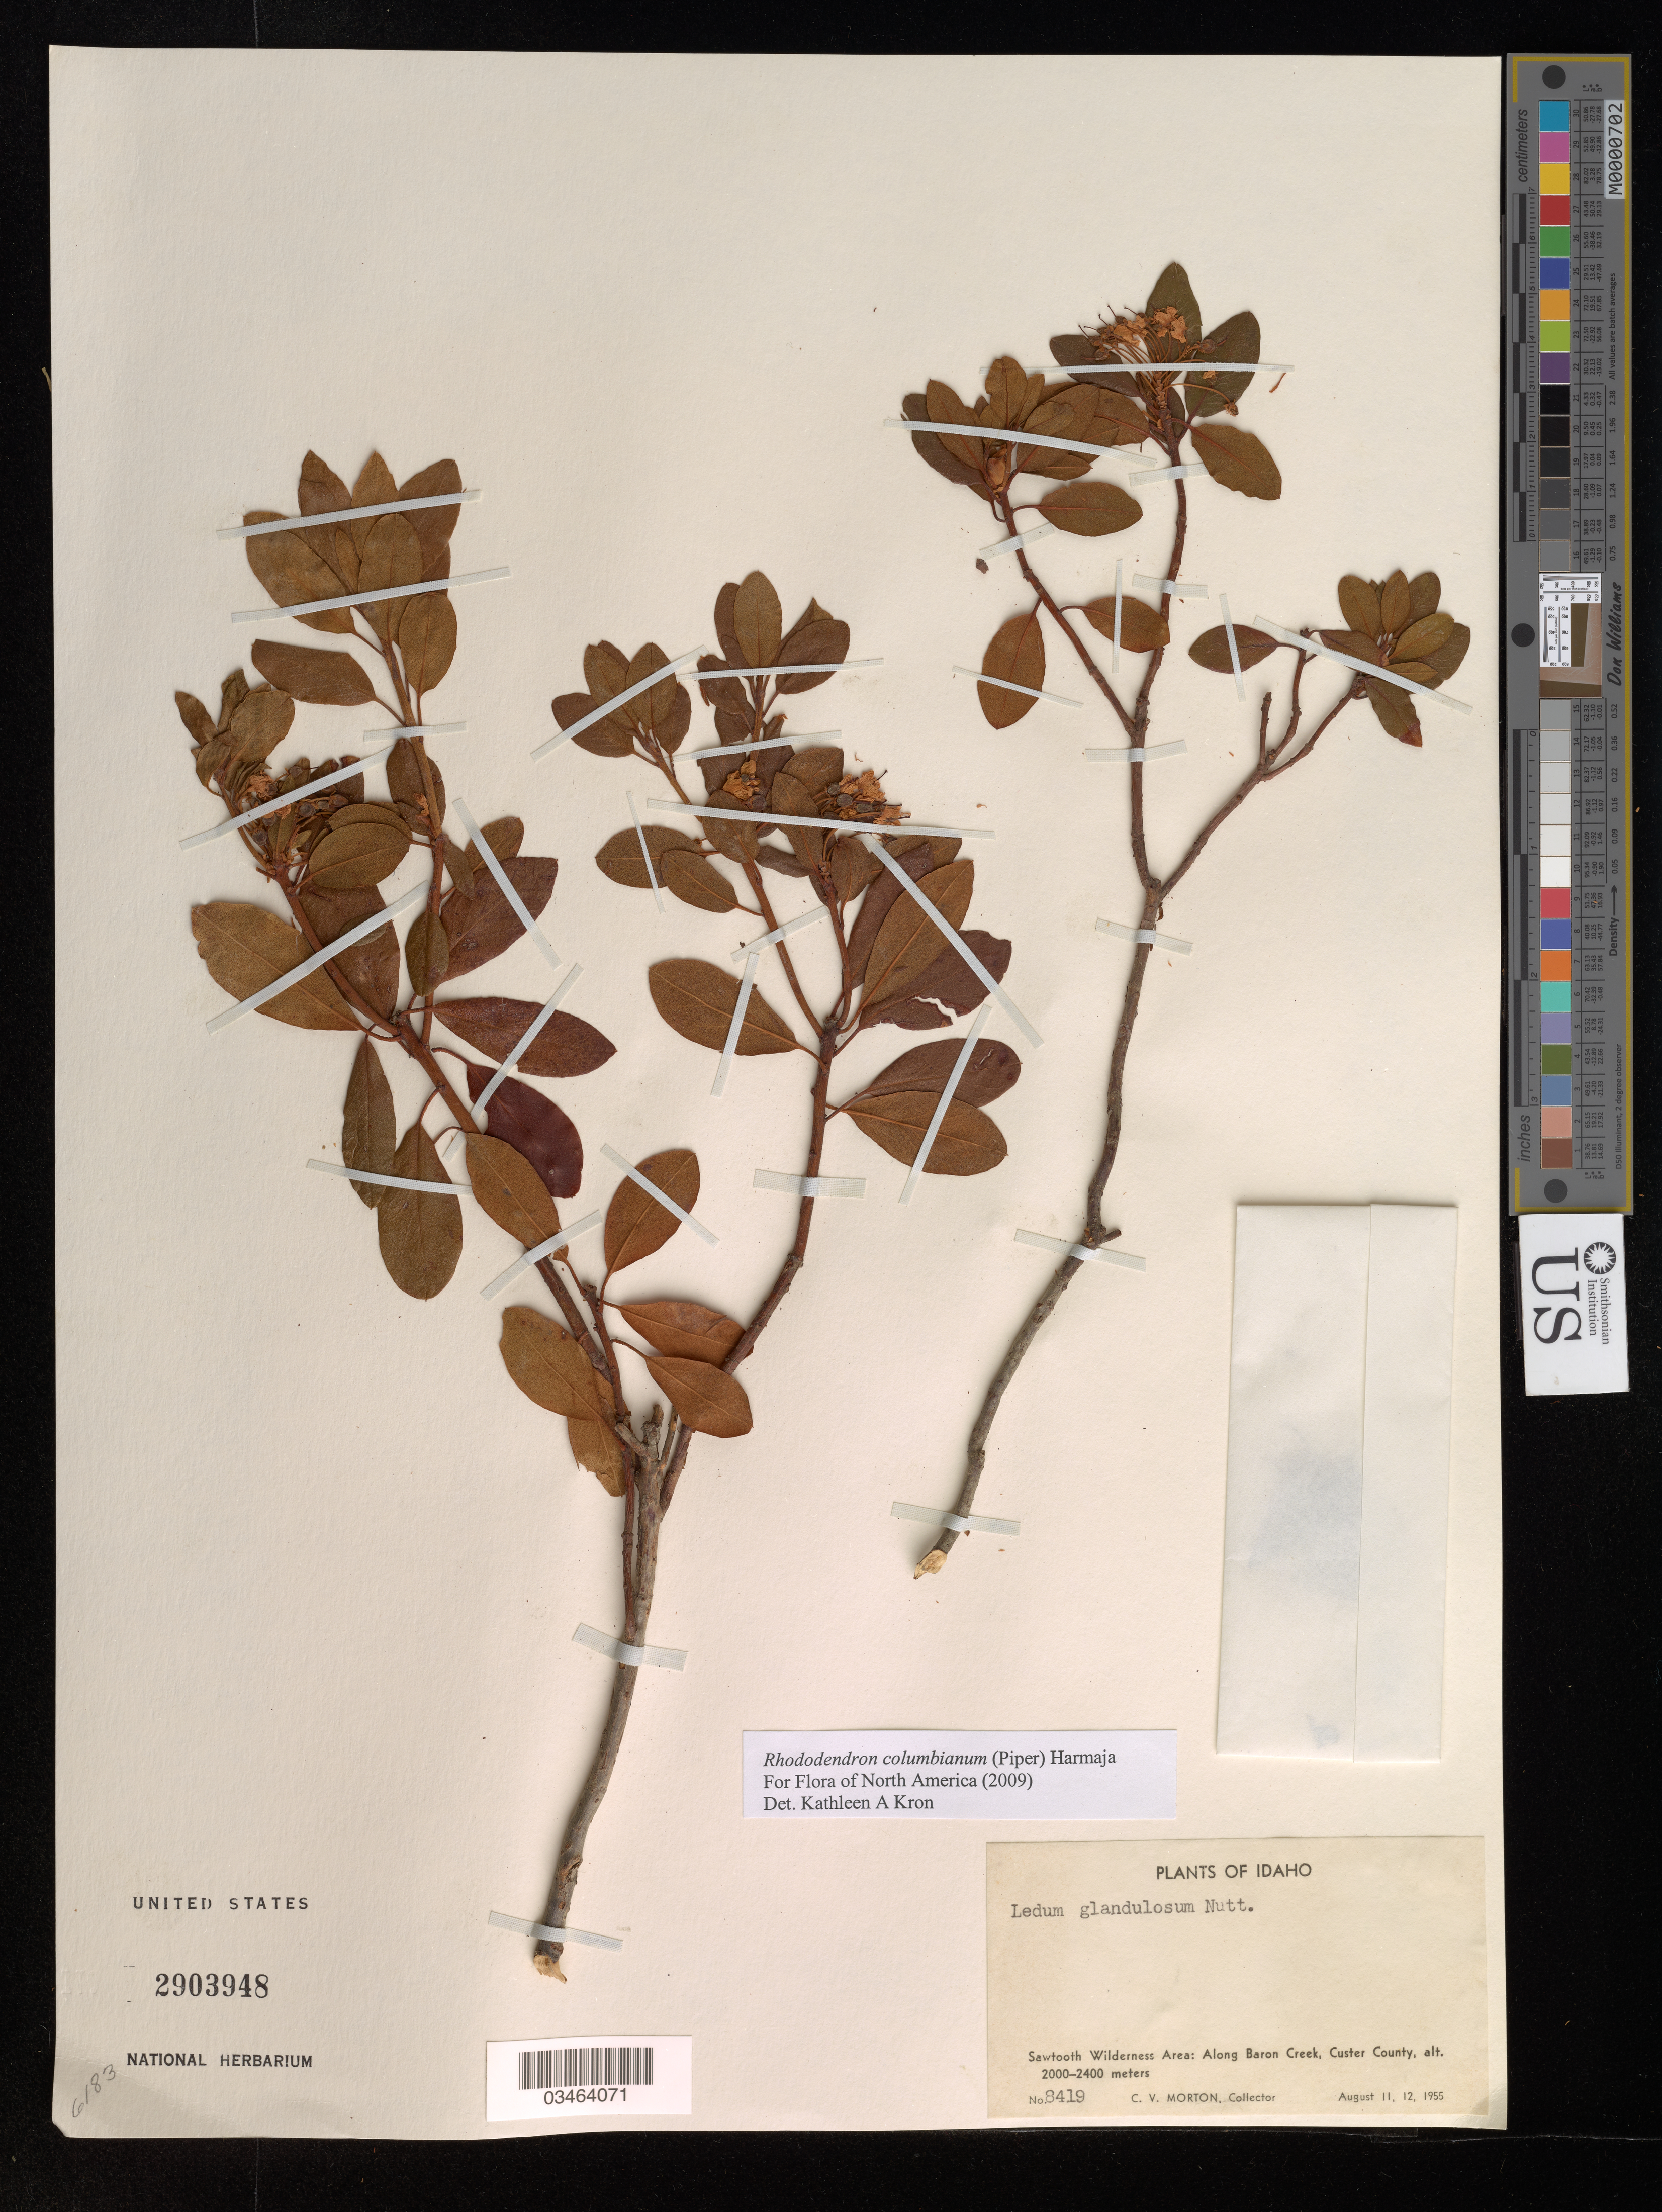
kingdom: Plantae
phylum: Tracheophyta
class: Magnoliopsida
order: Ericales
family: Ericaceae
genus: Rhododendron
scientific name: Rhododendron columbianum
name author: (Piper) Harmaja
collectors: C. V. Morton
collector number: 8419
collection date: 1955-08-11/1955-08-12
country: United States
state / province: Idaho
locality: Sawtooth Wilderness Area: Along Baron Creek, Custer County.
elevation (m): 2000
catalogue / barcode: US 2903948